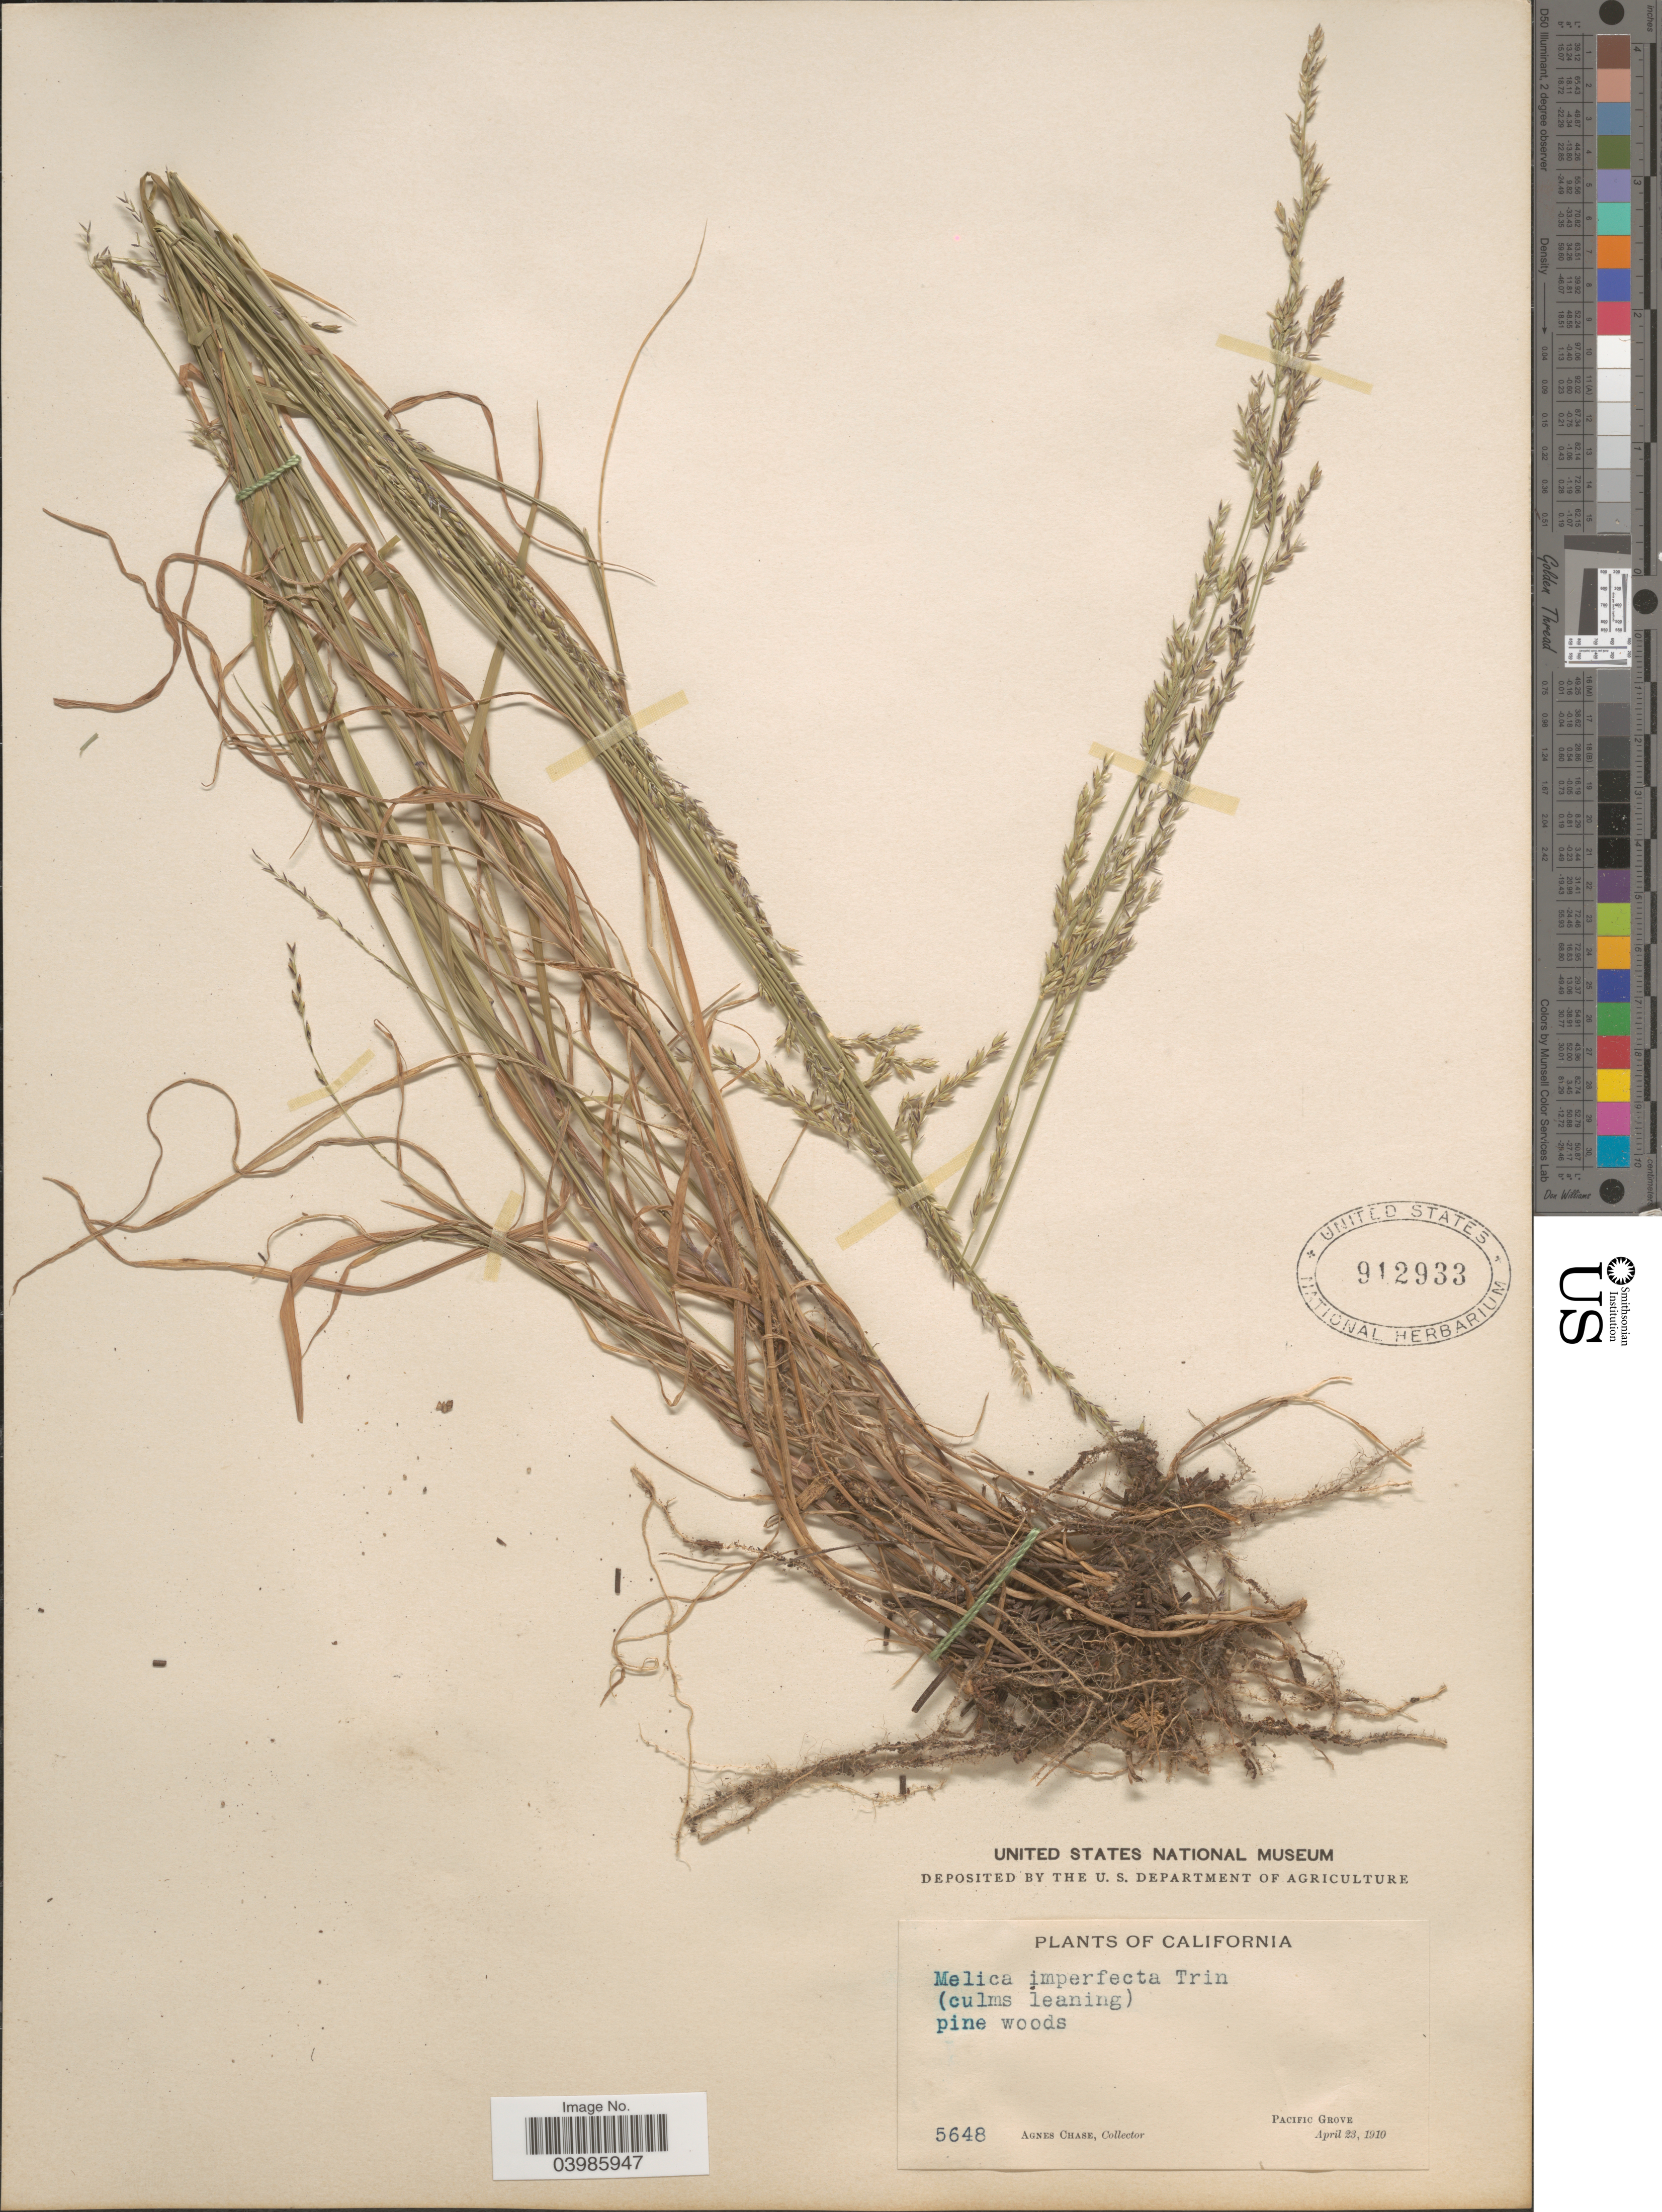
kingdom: Plantae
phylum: Tracheophyta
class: Liliopsida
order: Poales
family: Poaceae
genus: Melica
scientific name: Melica imperfecta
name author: Trin.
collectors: A. Chase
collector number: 5648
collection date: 1910-04-23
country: United States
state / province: California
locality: Pacific Grove.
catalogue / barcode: US 912933